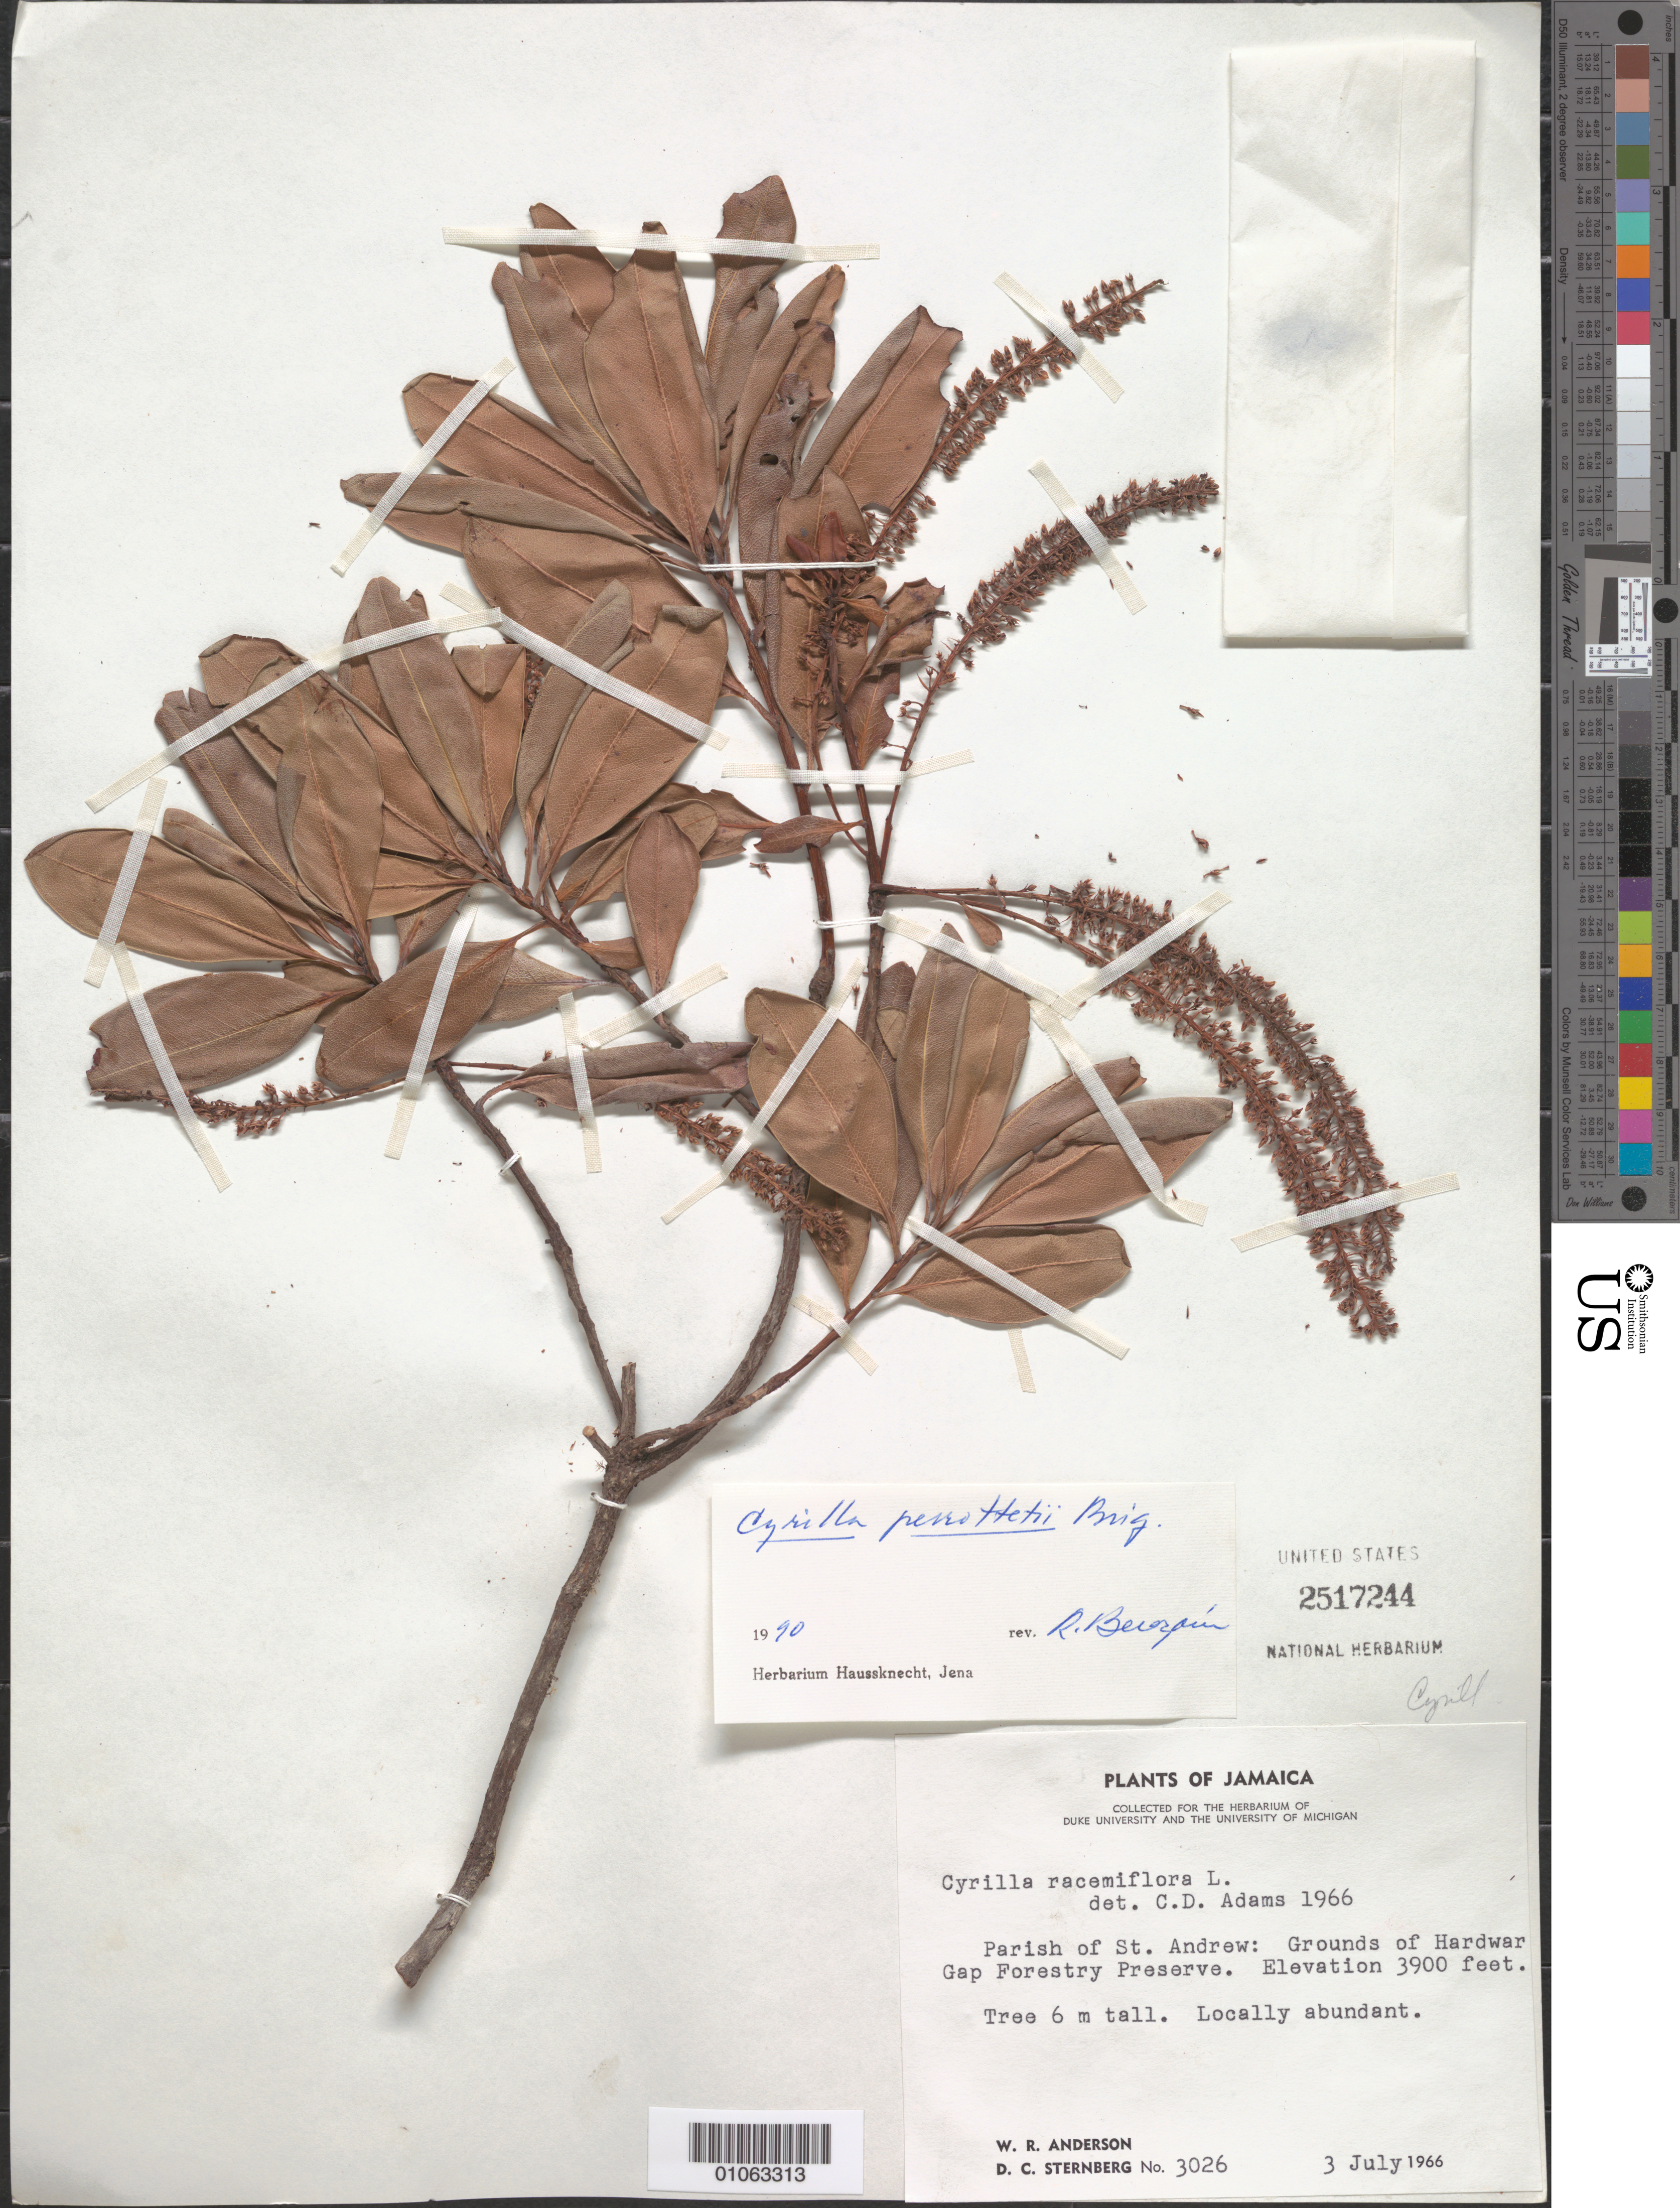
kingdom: Plantae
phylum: Tracheophyta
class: Magnoliopsida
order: Ericales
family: Cyrillaceae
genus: Cyrilla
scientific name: Cyrilla perrottetii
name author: Briq.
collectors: W. R. Anderson & D. Sternberg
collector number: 3026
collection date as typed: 03 Jul 1966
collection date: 1966-07-03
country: Jamaica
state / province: Saint Andrew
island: Jamaica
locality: Grounds of Hardwar Gap Forestry Preserve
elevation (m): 1189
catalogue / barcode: US 2517244